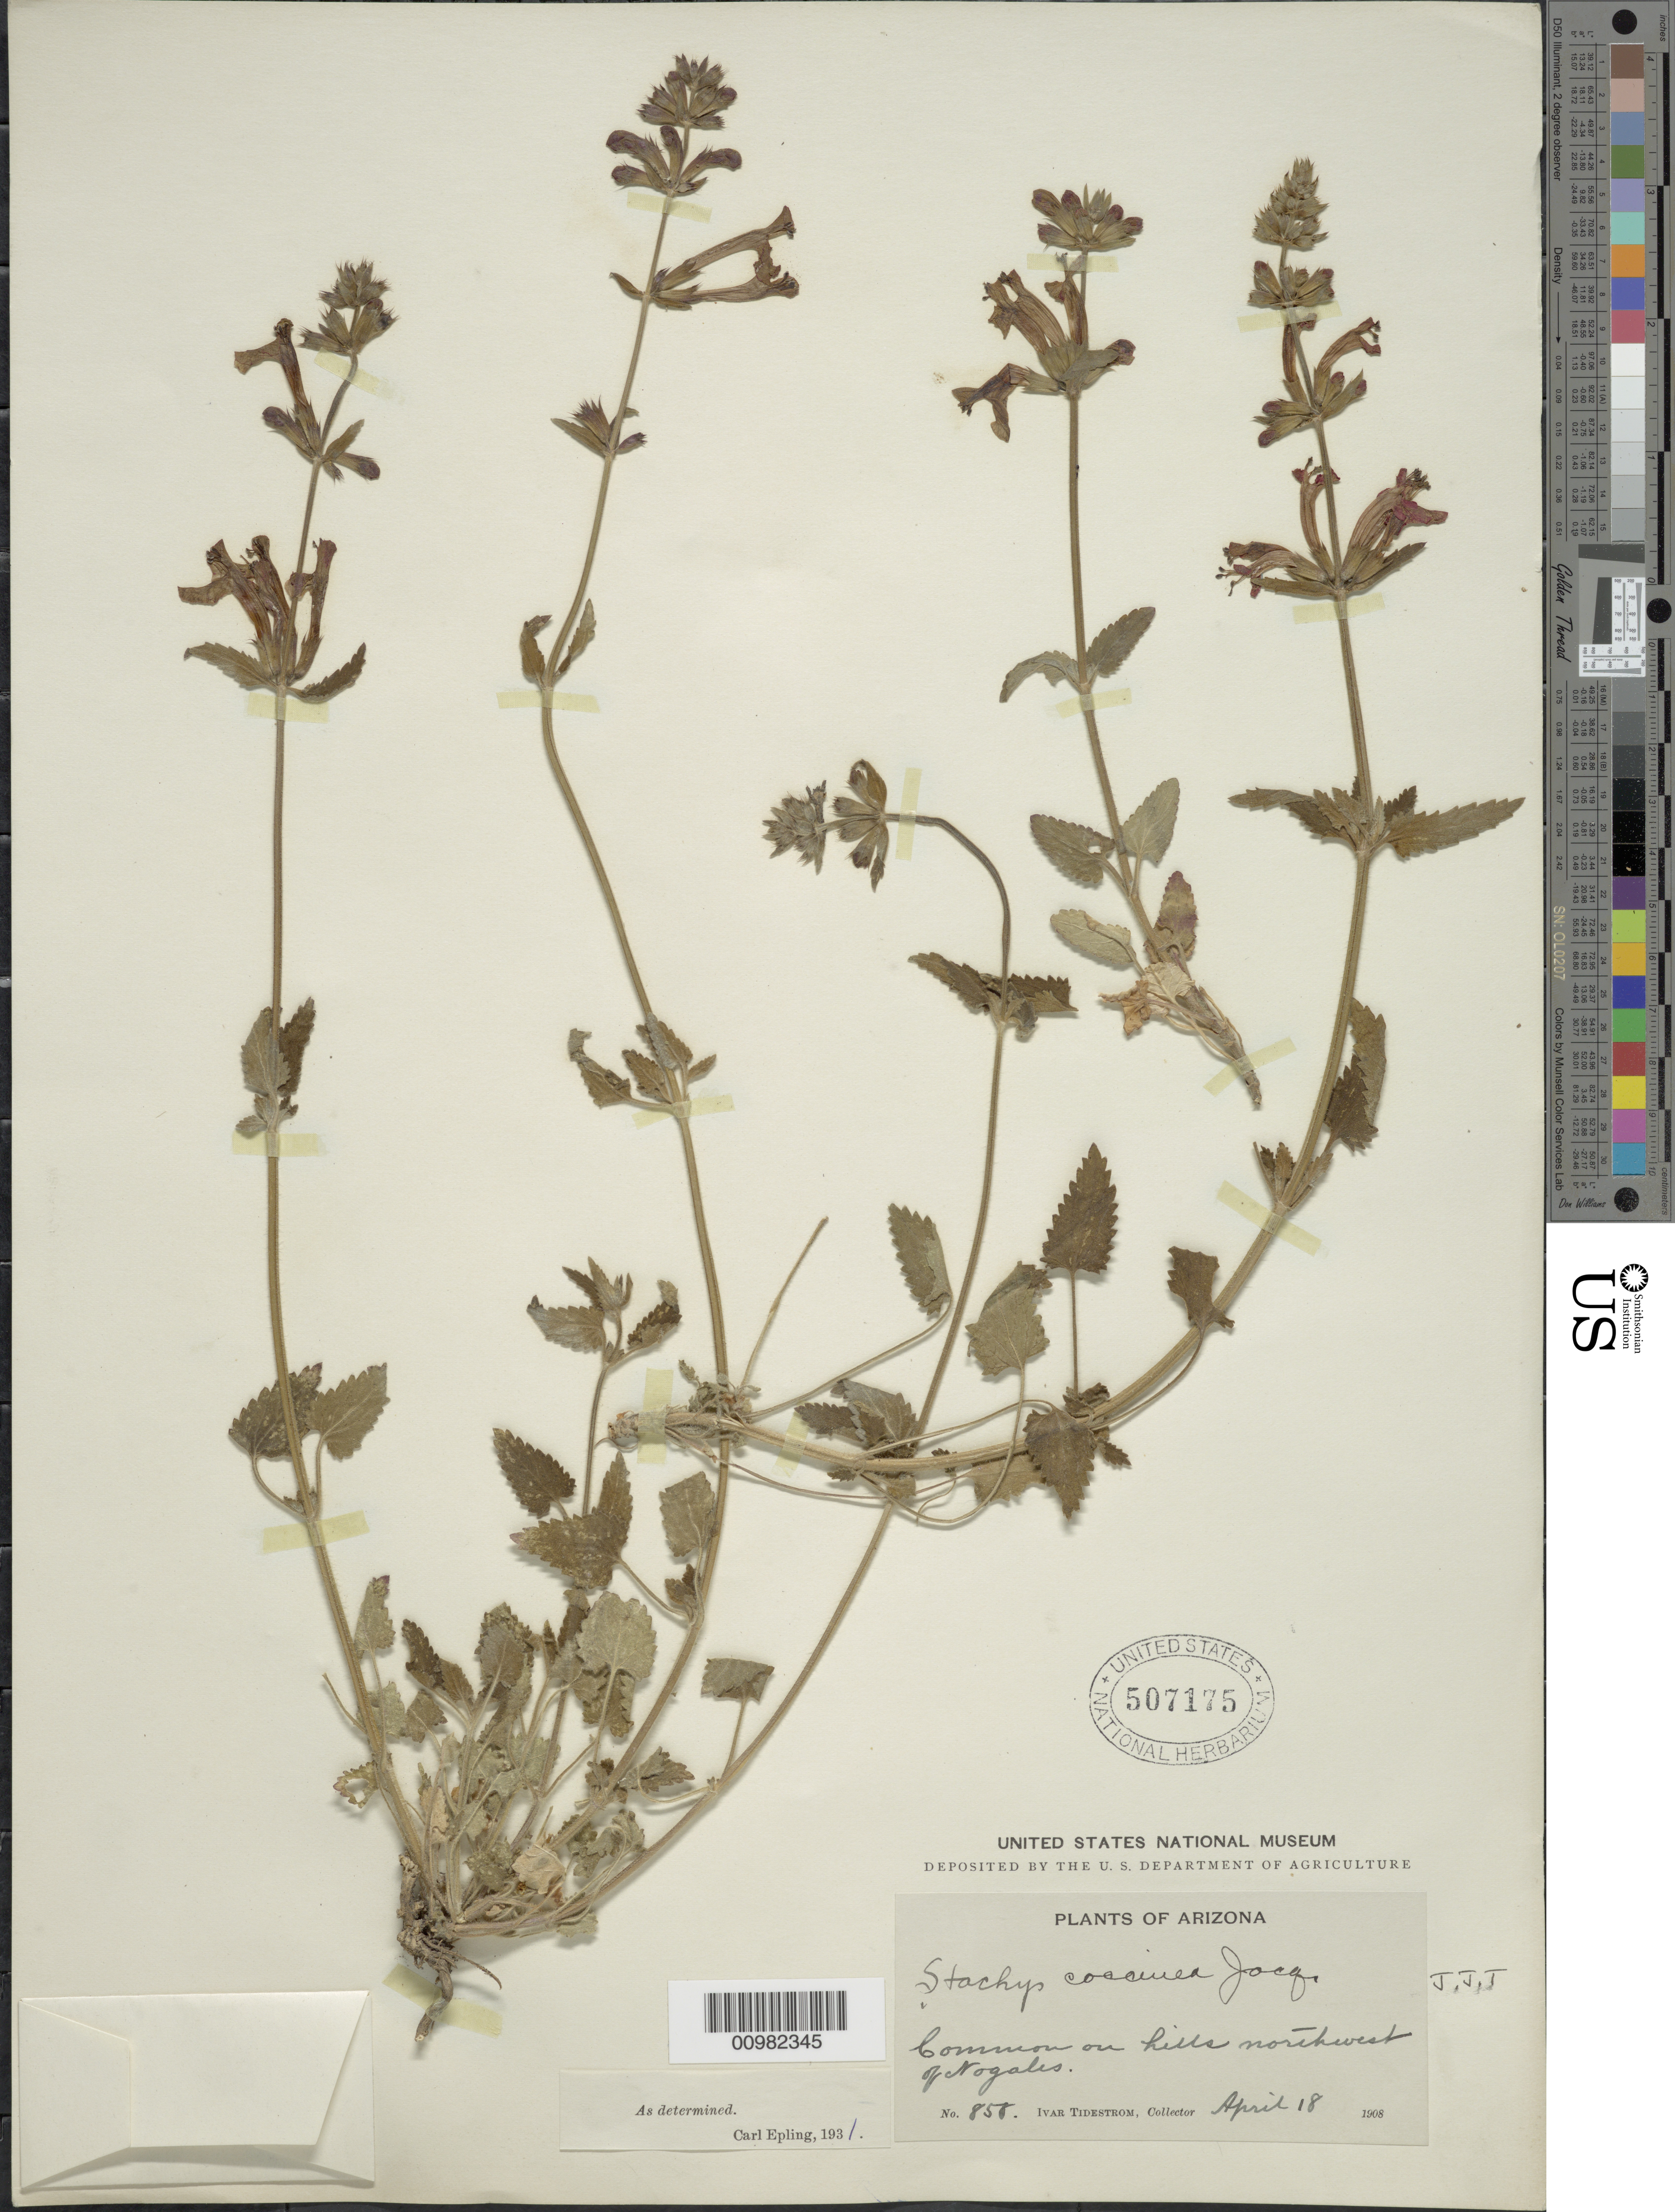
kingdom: Plantae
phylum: Tracheophyta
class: Magnoliopsida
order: Lamiales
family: Lamiaceae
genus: Stachys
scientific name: Stachys coccinea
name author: Ortega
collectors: I. F. Tidestrom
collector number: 858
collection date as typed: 18 Apr 1908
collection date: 1908-04-18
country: United States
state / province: Arizona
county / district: Santa Cruz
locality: Hills NW of Nogales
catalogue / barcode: US 507175